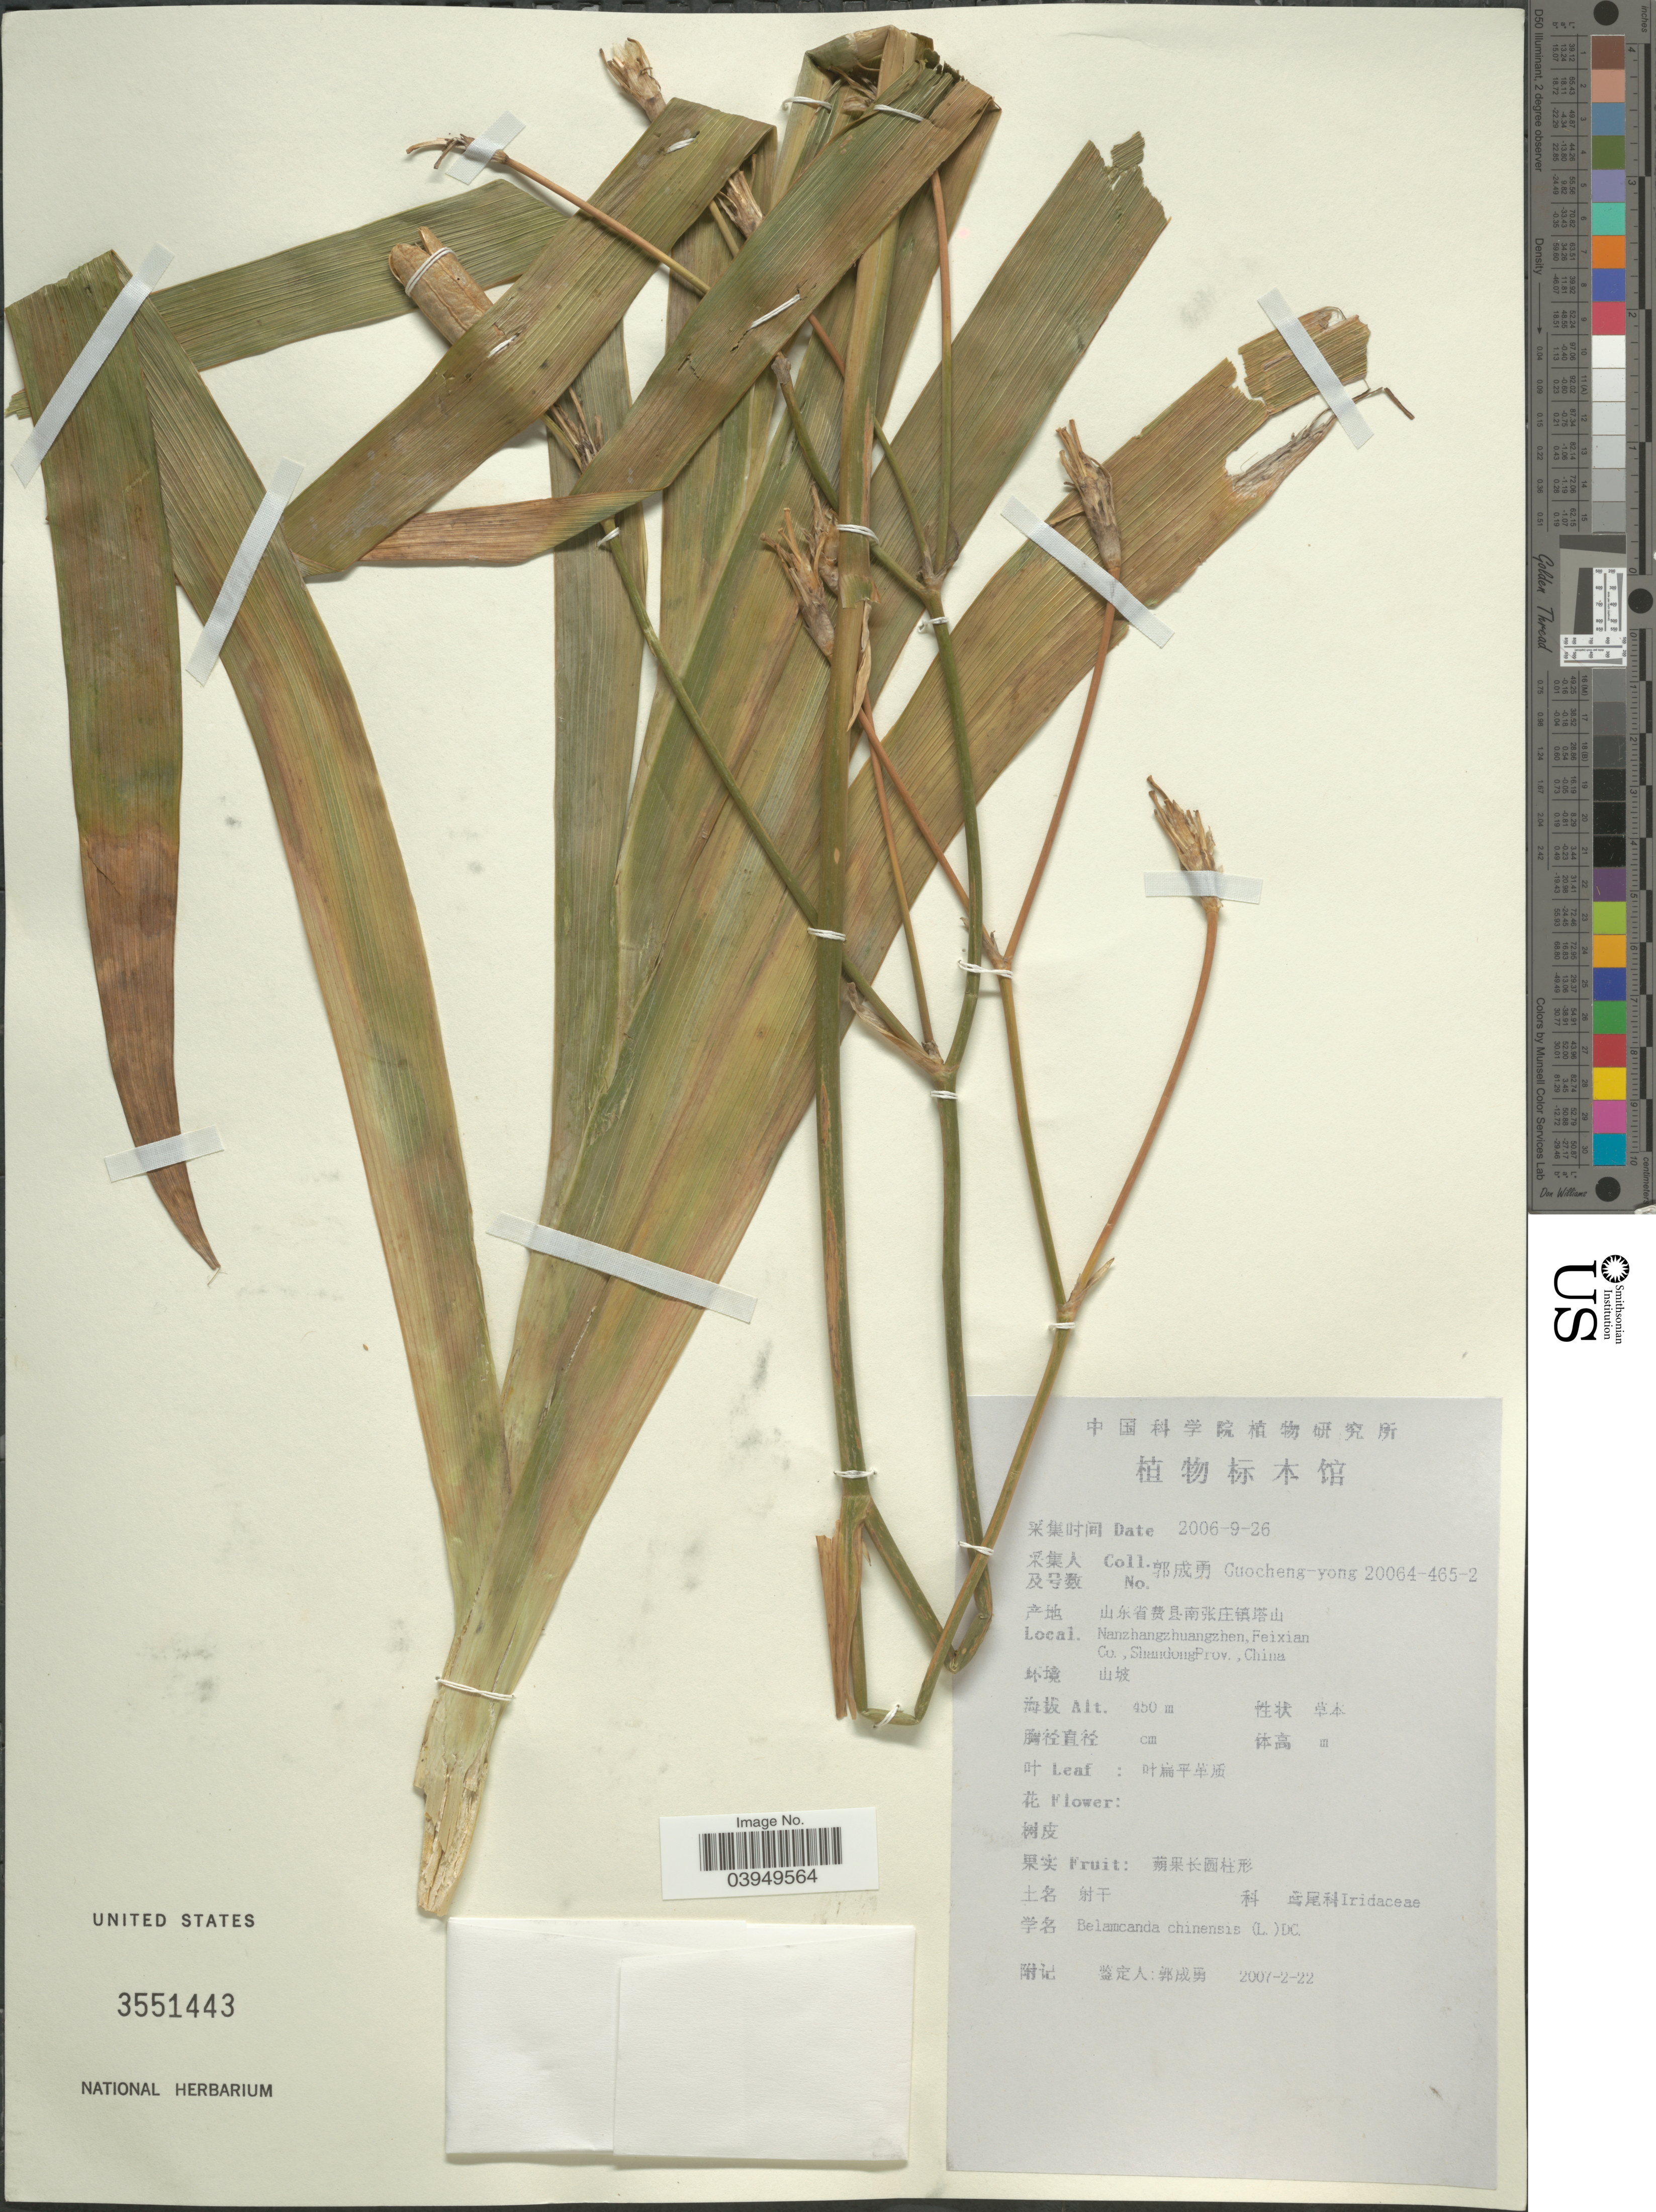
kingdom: Plantae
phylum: Tracheophyta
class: Liliopsida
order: Asparagales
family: Iridaceae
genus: Iris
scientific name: Iris chinensis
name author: Curtis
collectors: Guo cheng-yong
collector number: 20064-465-2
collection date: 2006-09-26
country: China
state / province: Shandong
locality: Nanzhangzhuangzhen, Feixian Co.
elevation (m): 450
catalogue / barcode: US 3551443